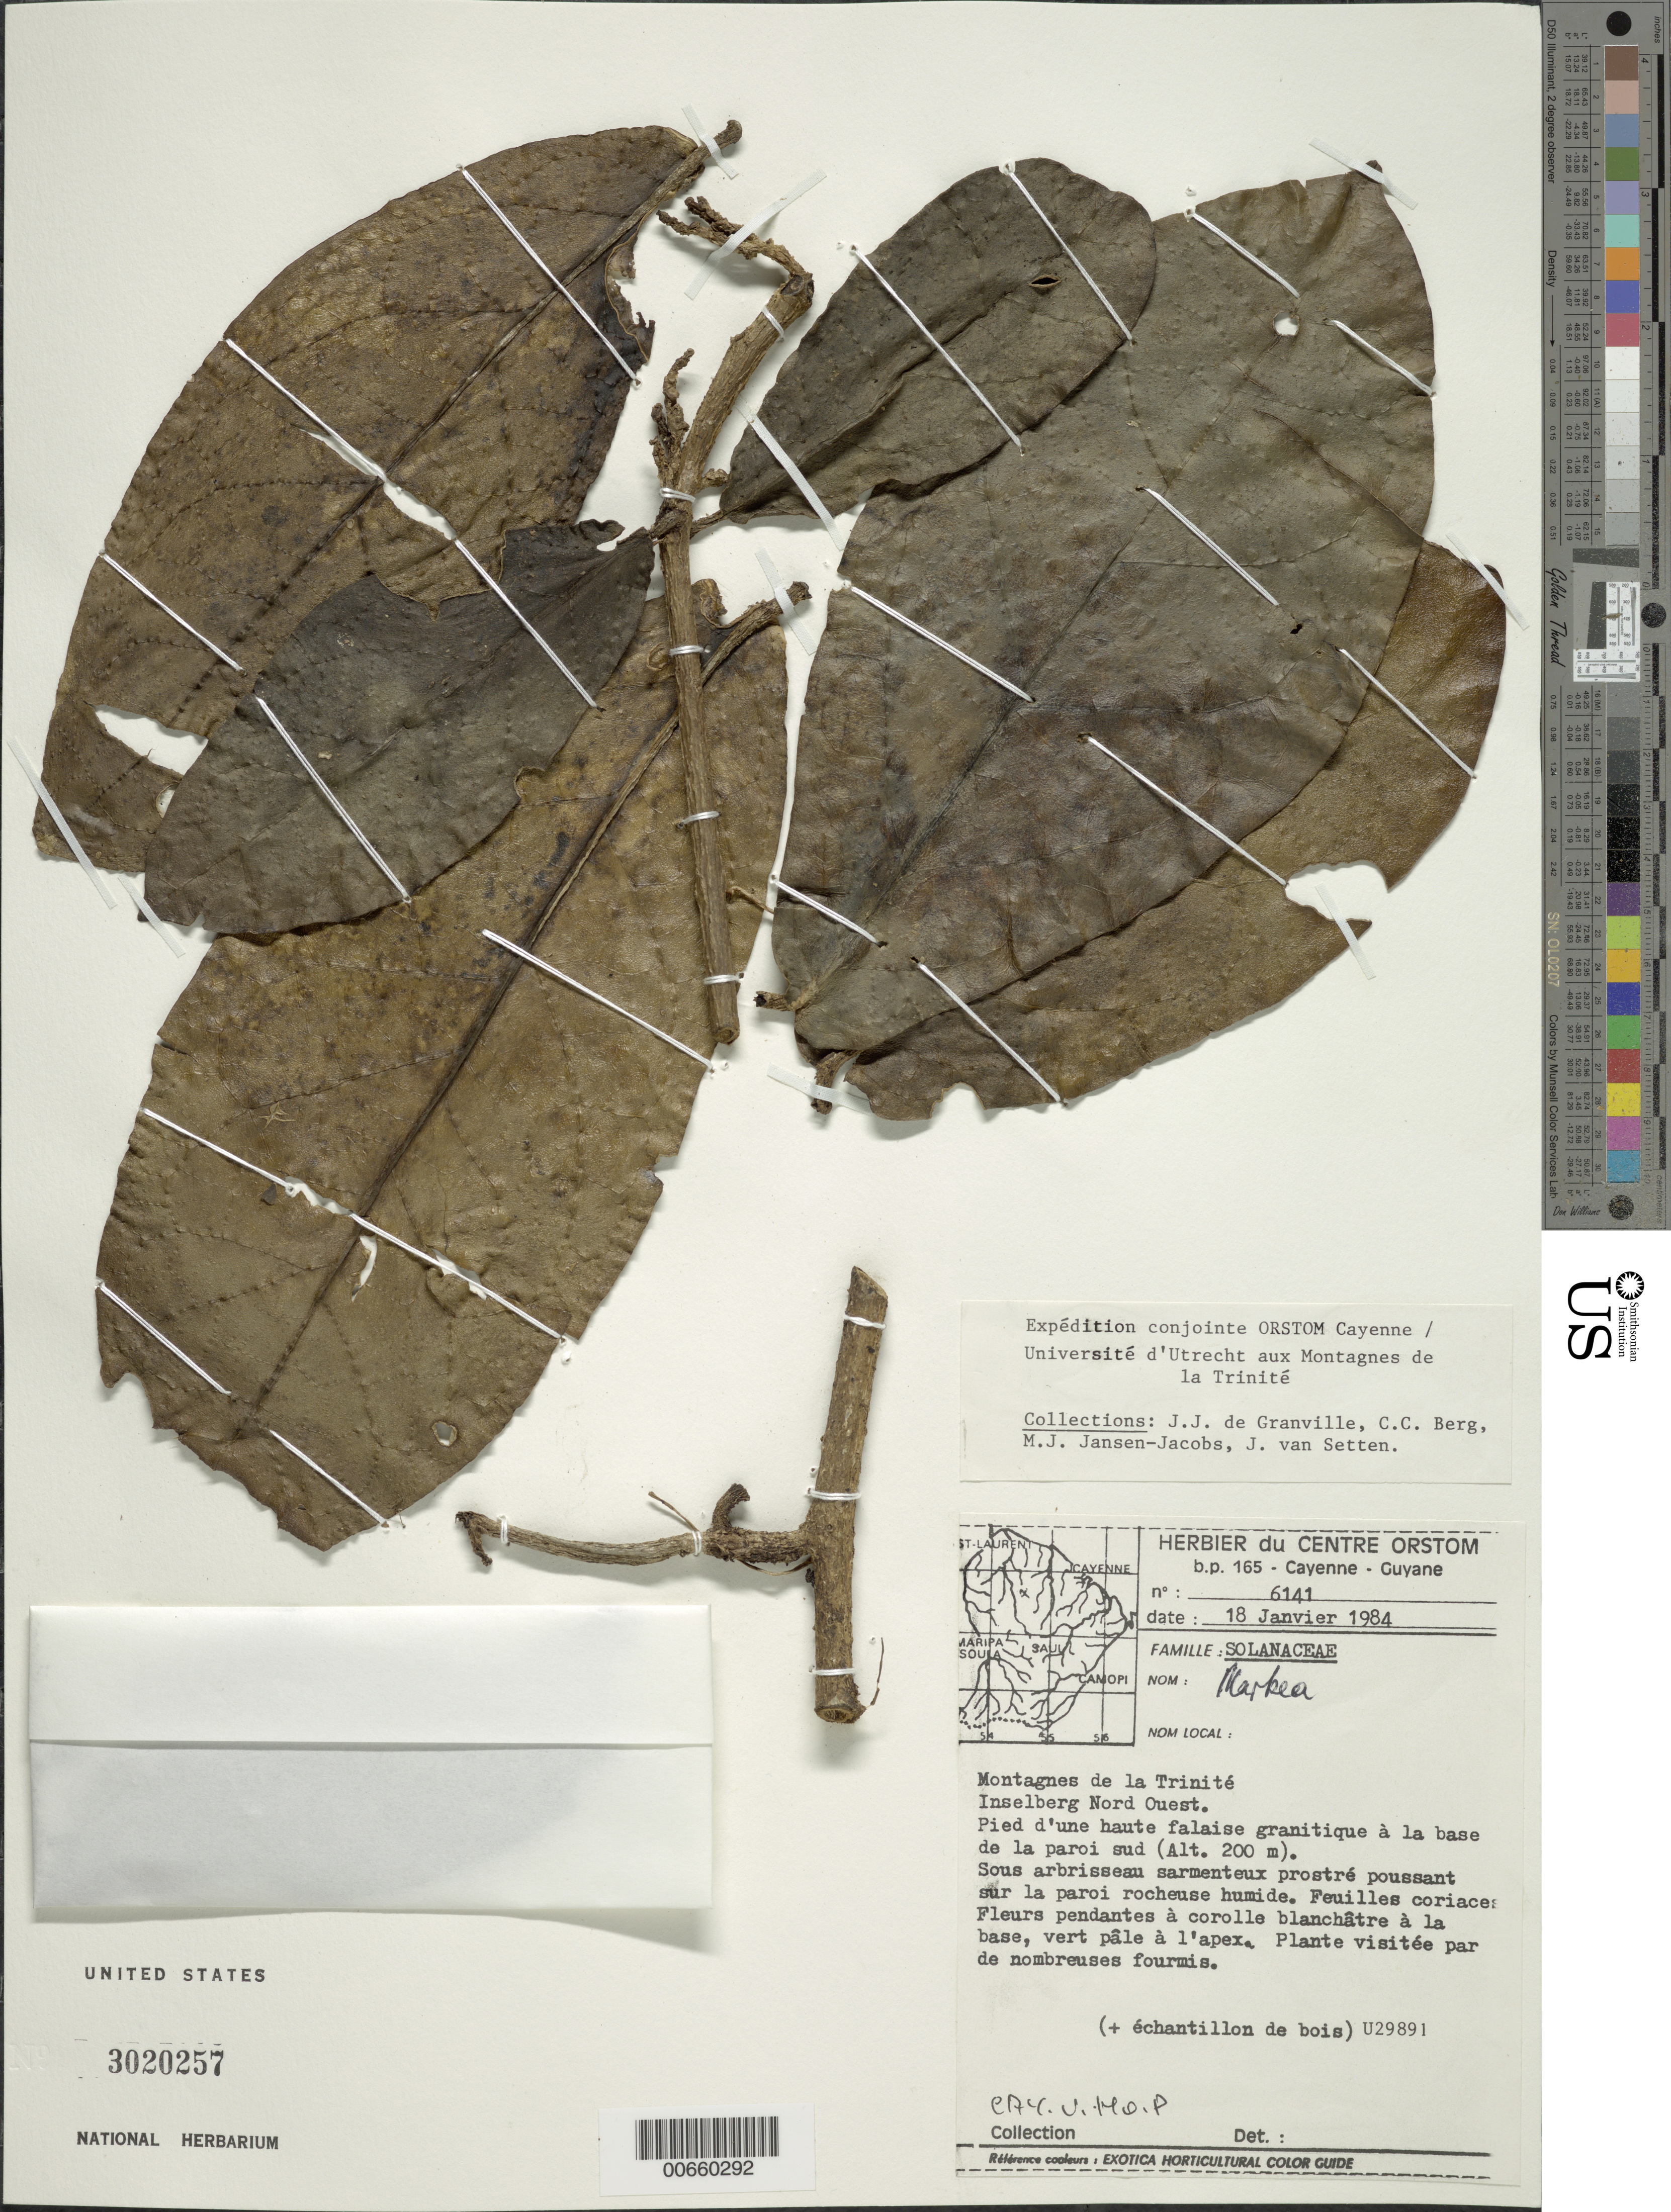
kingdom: Plantae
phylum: Tracheophyta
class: Magnoliopsida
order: Solanales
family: Solanaceae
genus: Markea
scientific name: Markea sessiliflora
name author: Ducke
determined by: Nee, Michael H.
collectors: J.-J. de Granville, C. C. Berg, M. J. Jansen-Jacobs & J. van Setten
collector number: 6141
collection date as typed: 18-Jan-84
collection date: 1984-01-18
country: French Guiana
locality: Montagnes de la Trinité, inselberg NW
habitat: Pied d'une haute falaise granitique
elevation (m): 200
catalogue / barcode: US 3020257